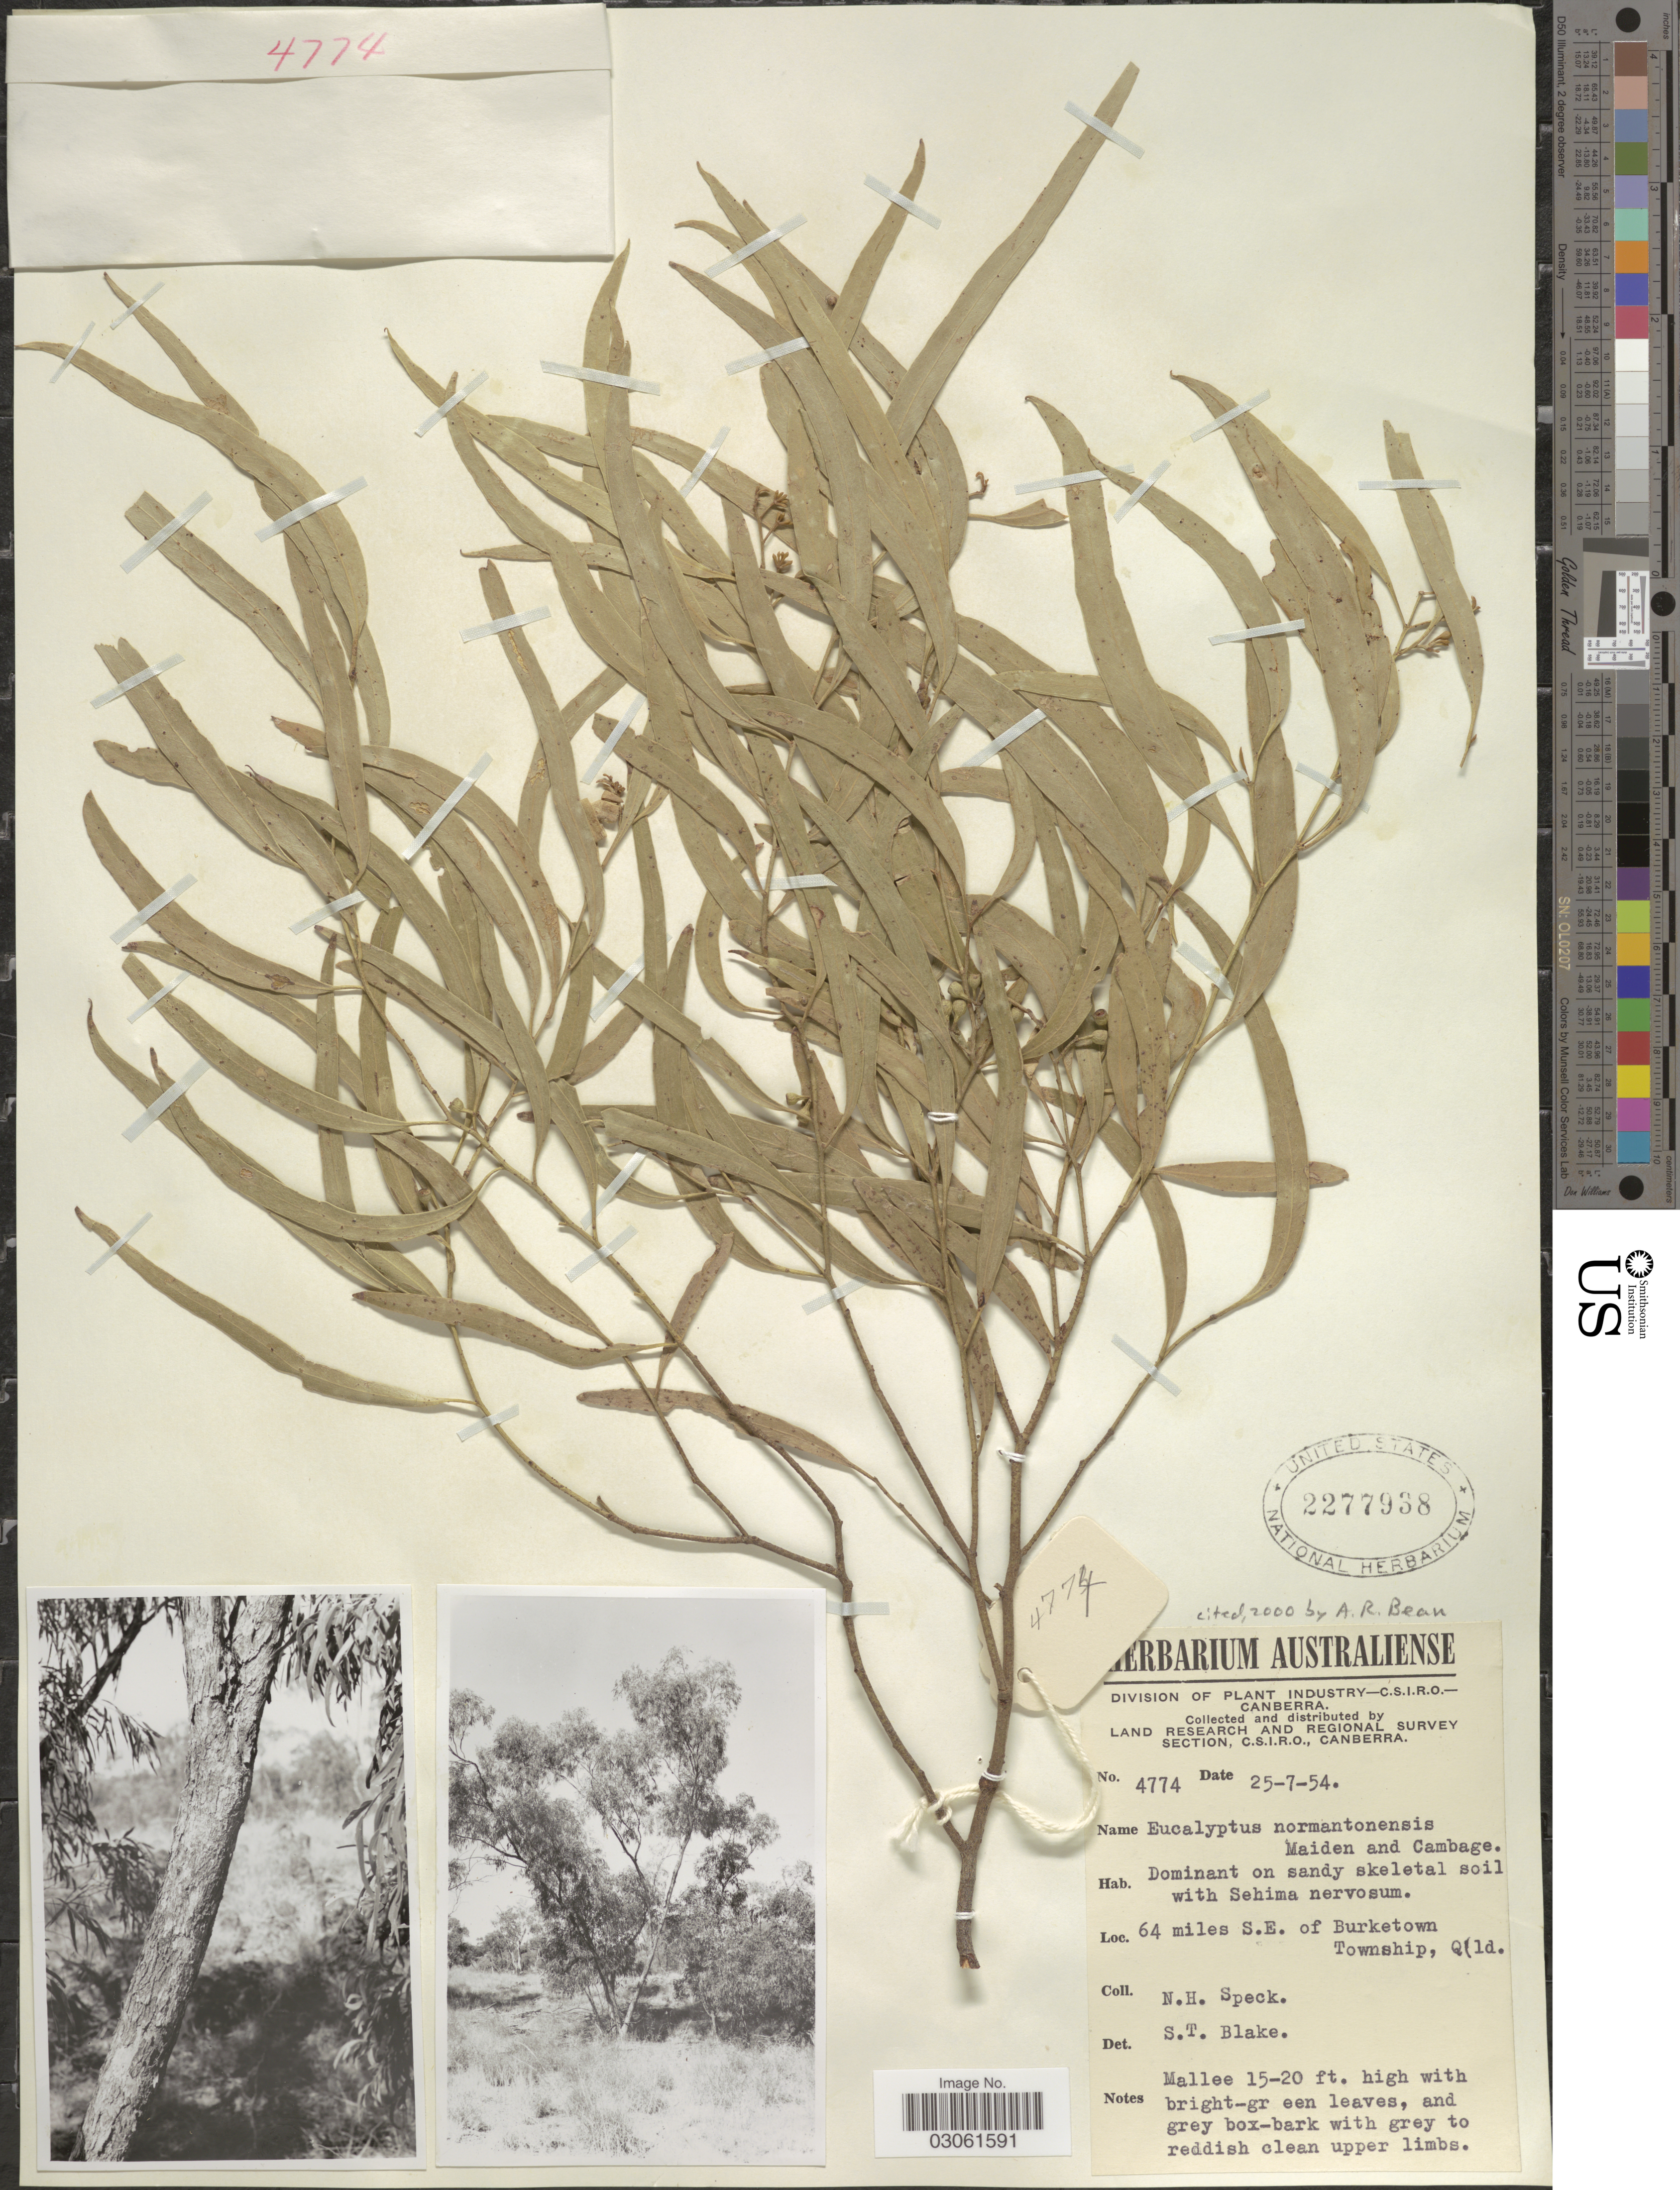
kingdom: Plantae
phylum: Tracheophyta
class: Magnoliopsida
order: Myrtales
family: Myrtaceae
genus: Eucalyptus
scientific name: Eucalyptus normantonensis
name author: Maiden & Cambage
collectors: N. Speck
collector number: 4774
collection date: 1954-07-25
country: Australia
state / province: Queensland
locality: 64 miles S. E. of Burketown Township, Q'ld.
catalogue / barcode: US 2277938